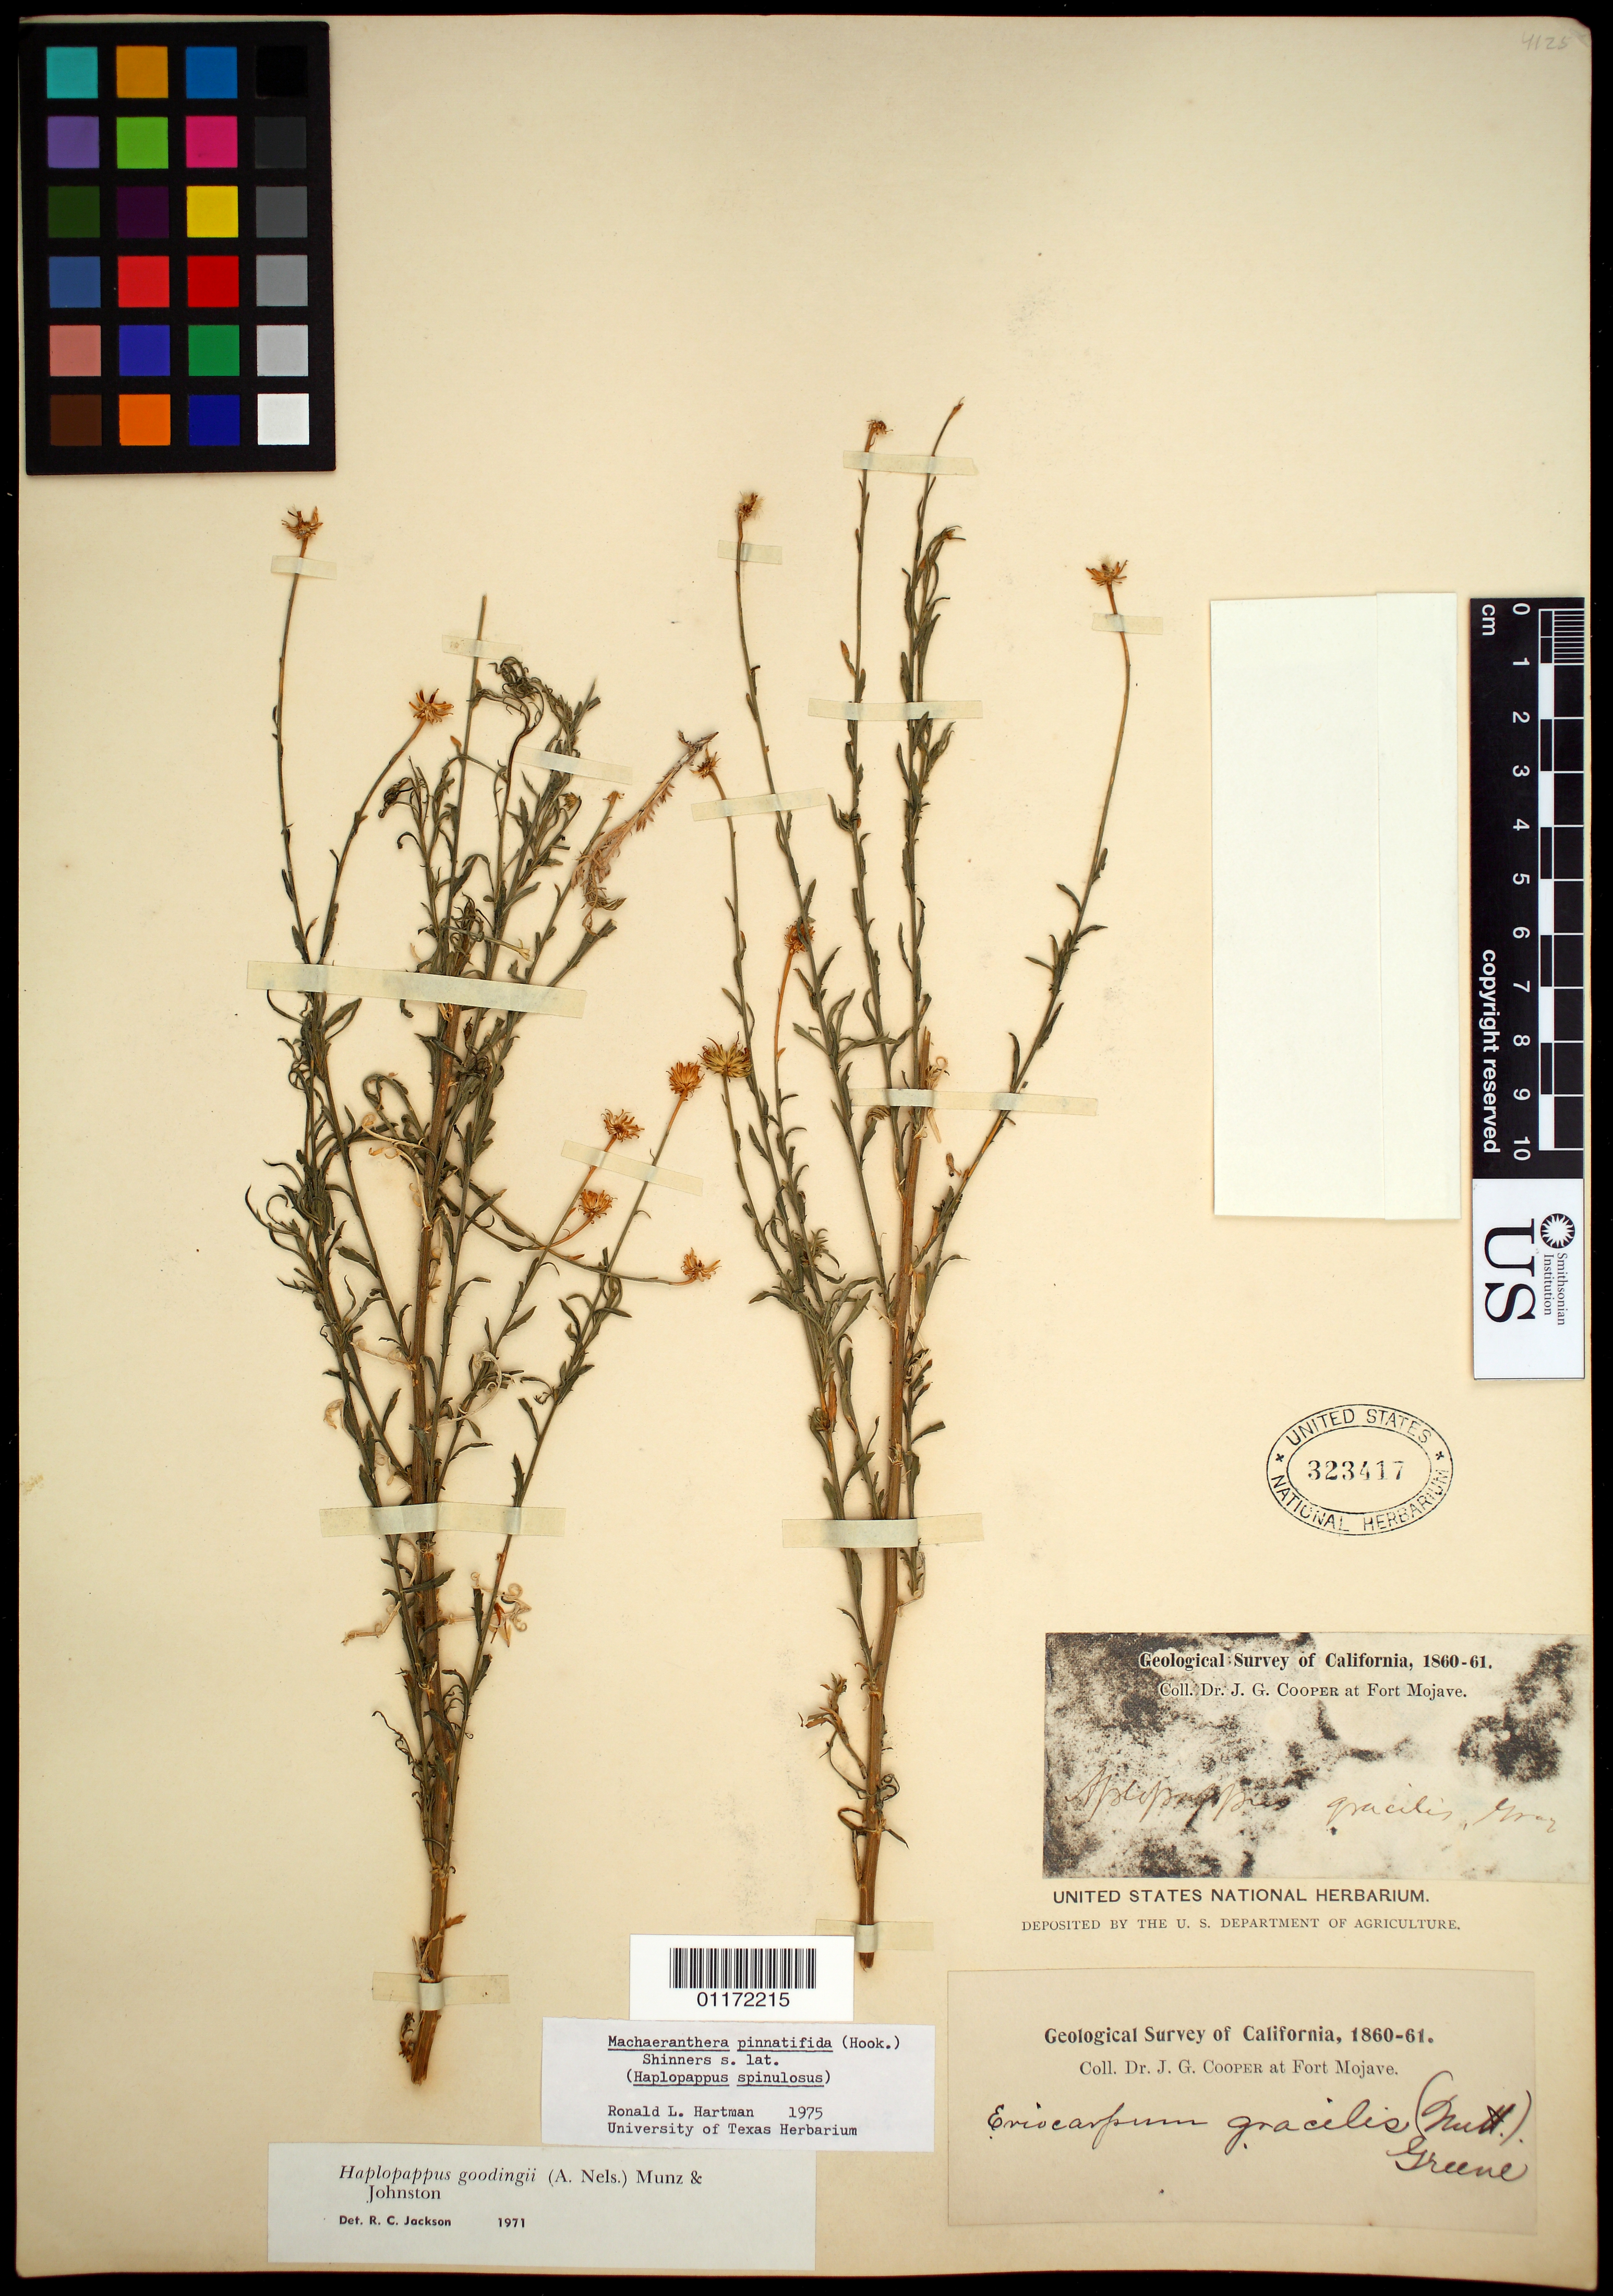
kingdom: Plantae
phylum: Tracheophyta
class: Magnoliopsida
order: Asterales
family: Asteraceae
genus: Machaeranthera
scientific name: Machaeranthera pinnatifida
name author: (Hook.) Shinners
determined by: Hartman, R. L.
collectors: J. G. Cooper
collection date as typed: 1860 to -- --- 1861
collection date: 1860/1861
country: United States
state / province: California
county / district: San Bernardino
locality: at Fort Mojave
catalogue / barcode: US 323417